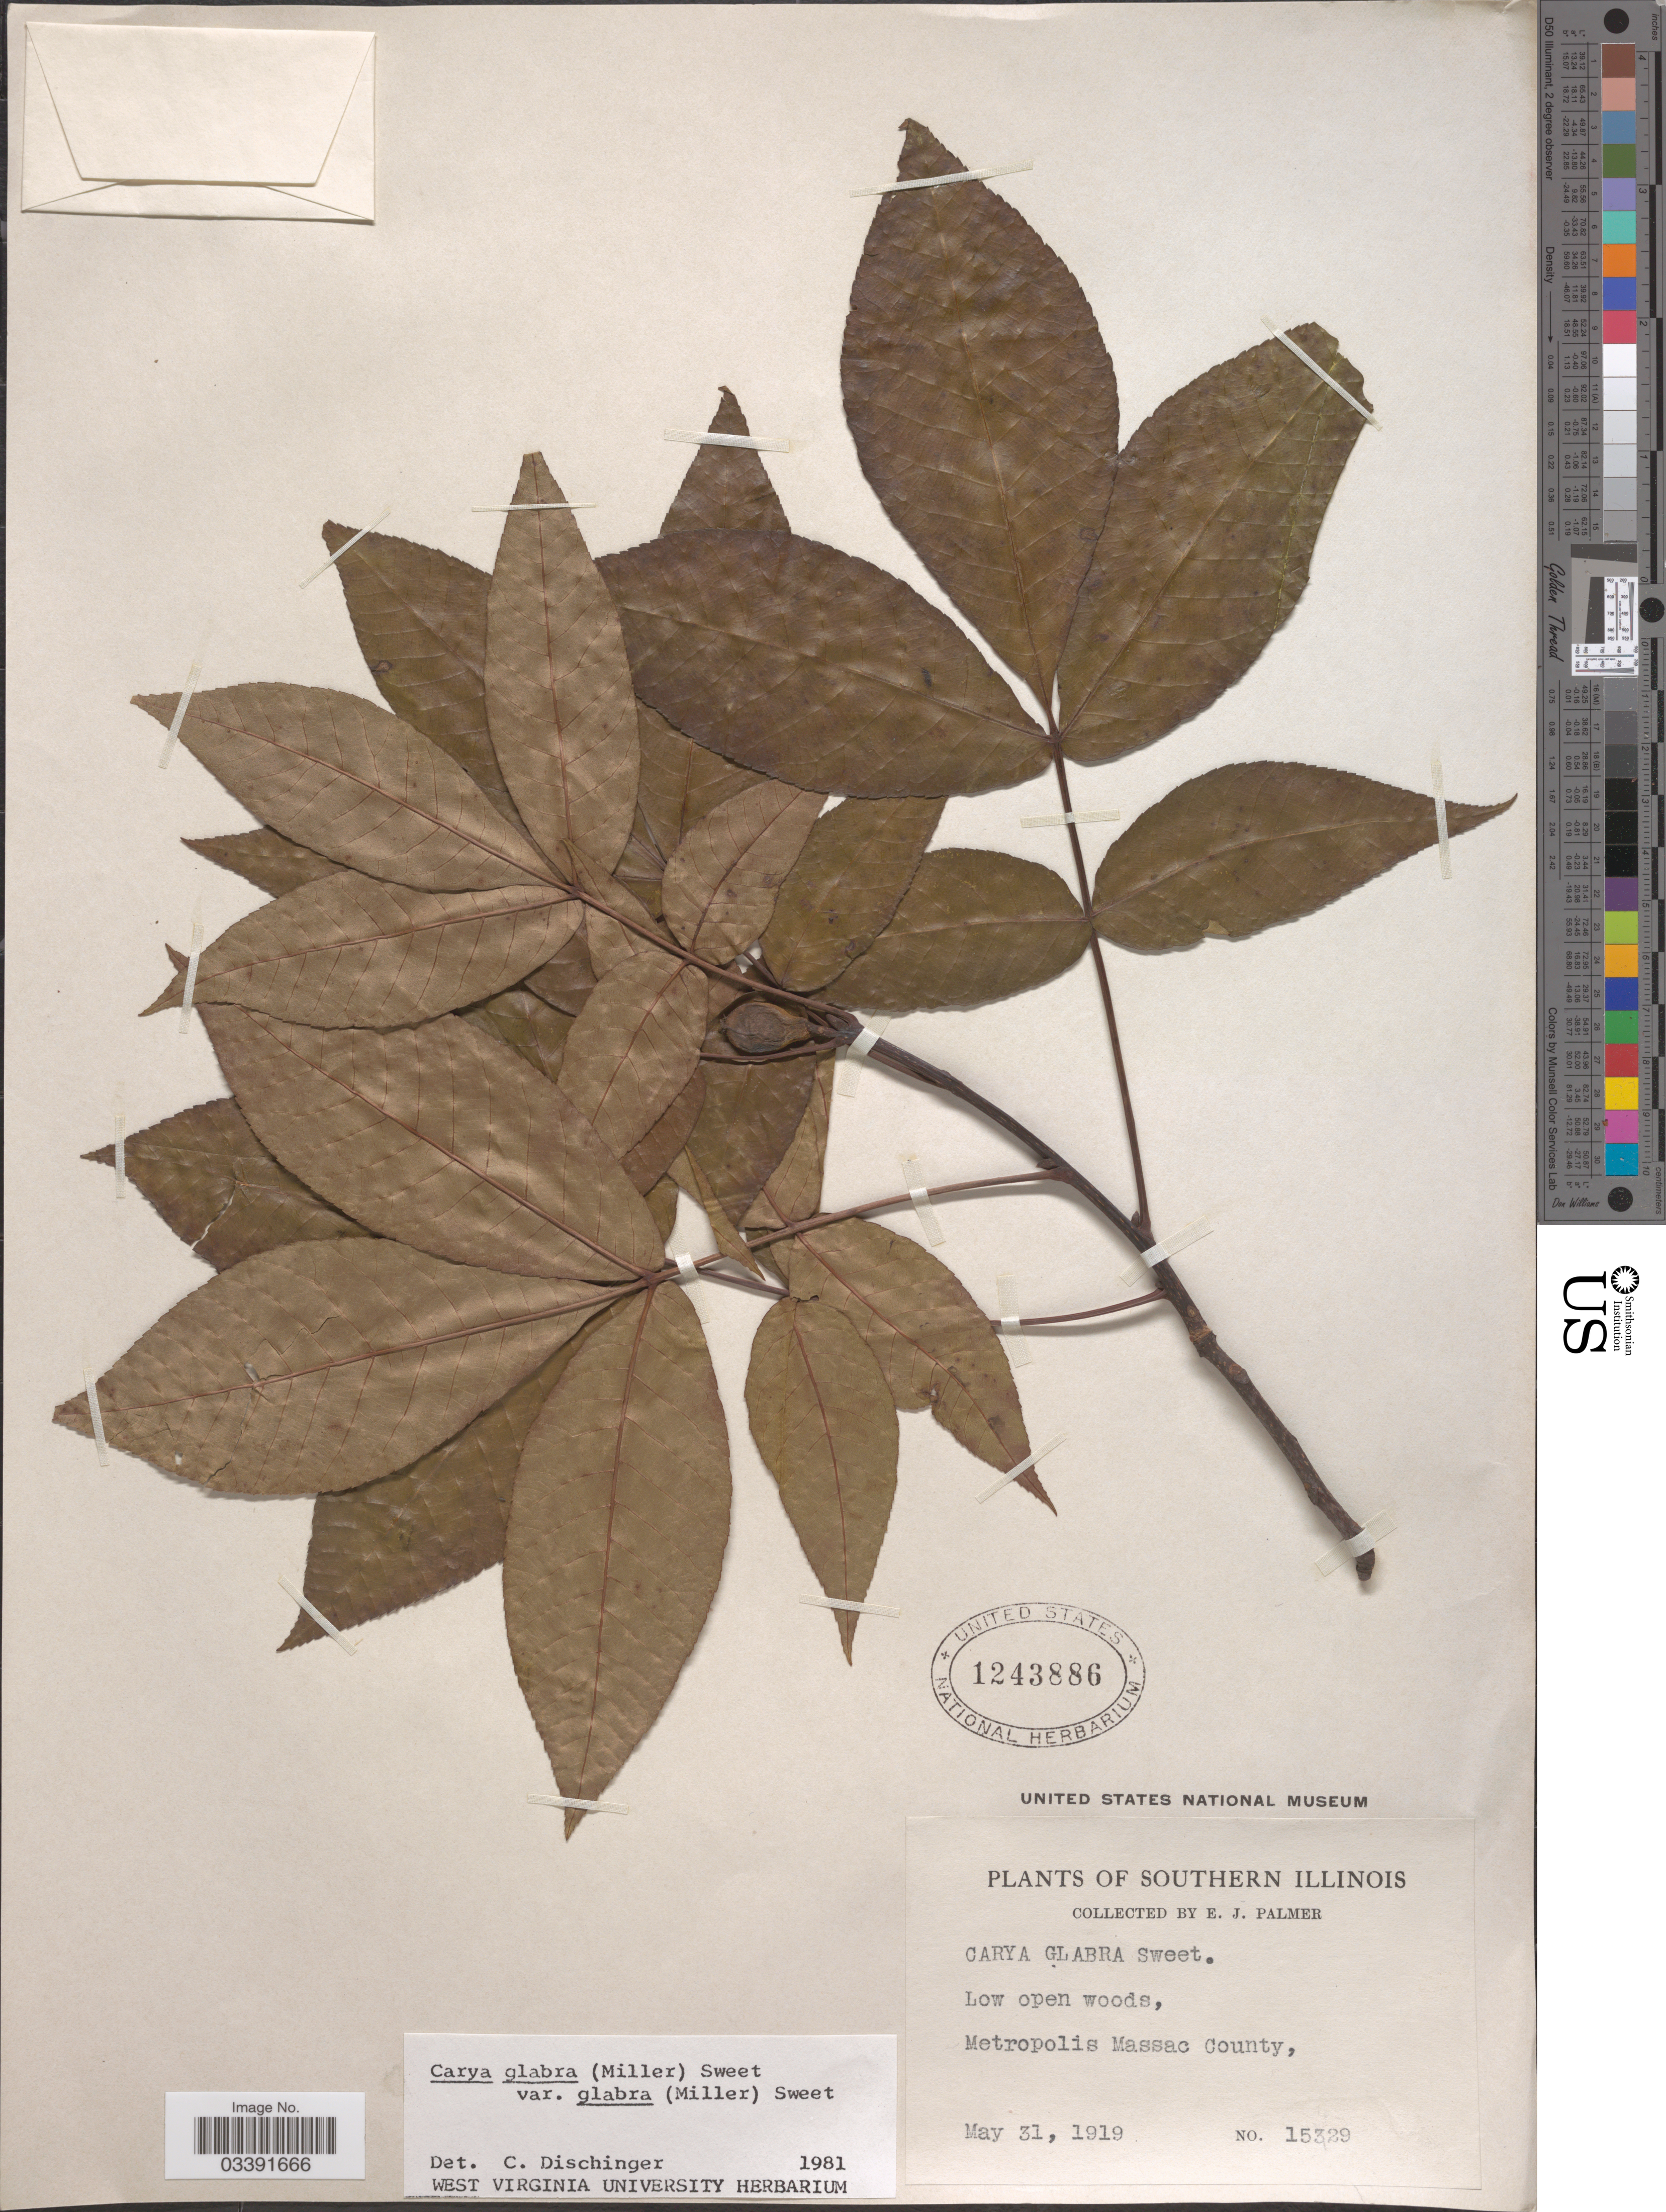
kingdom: Plantae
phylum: Tracheophyta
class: Magnoliopsida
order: Fagales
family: Juglandaceae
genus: Carya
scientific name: Carya glabra var. glabra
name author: (Mill.) Sweet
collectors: E. J. Palmer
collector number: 15329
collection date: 1919-05-31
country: United States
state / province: Illinois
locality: Metropolis Massac County.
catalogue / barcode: US 1243886